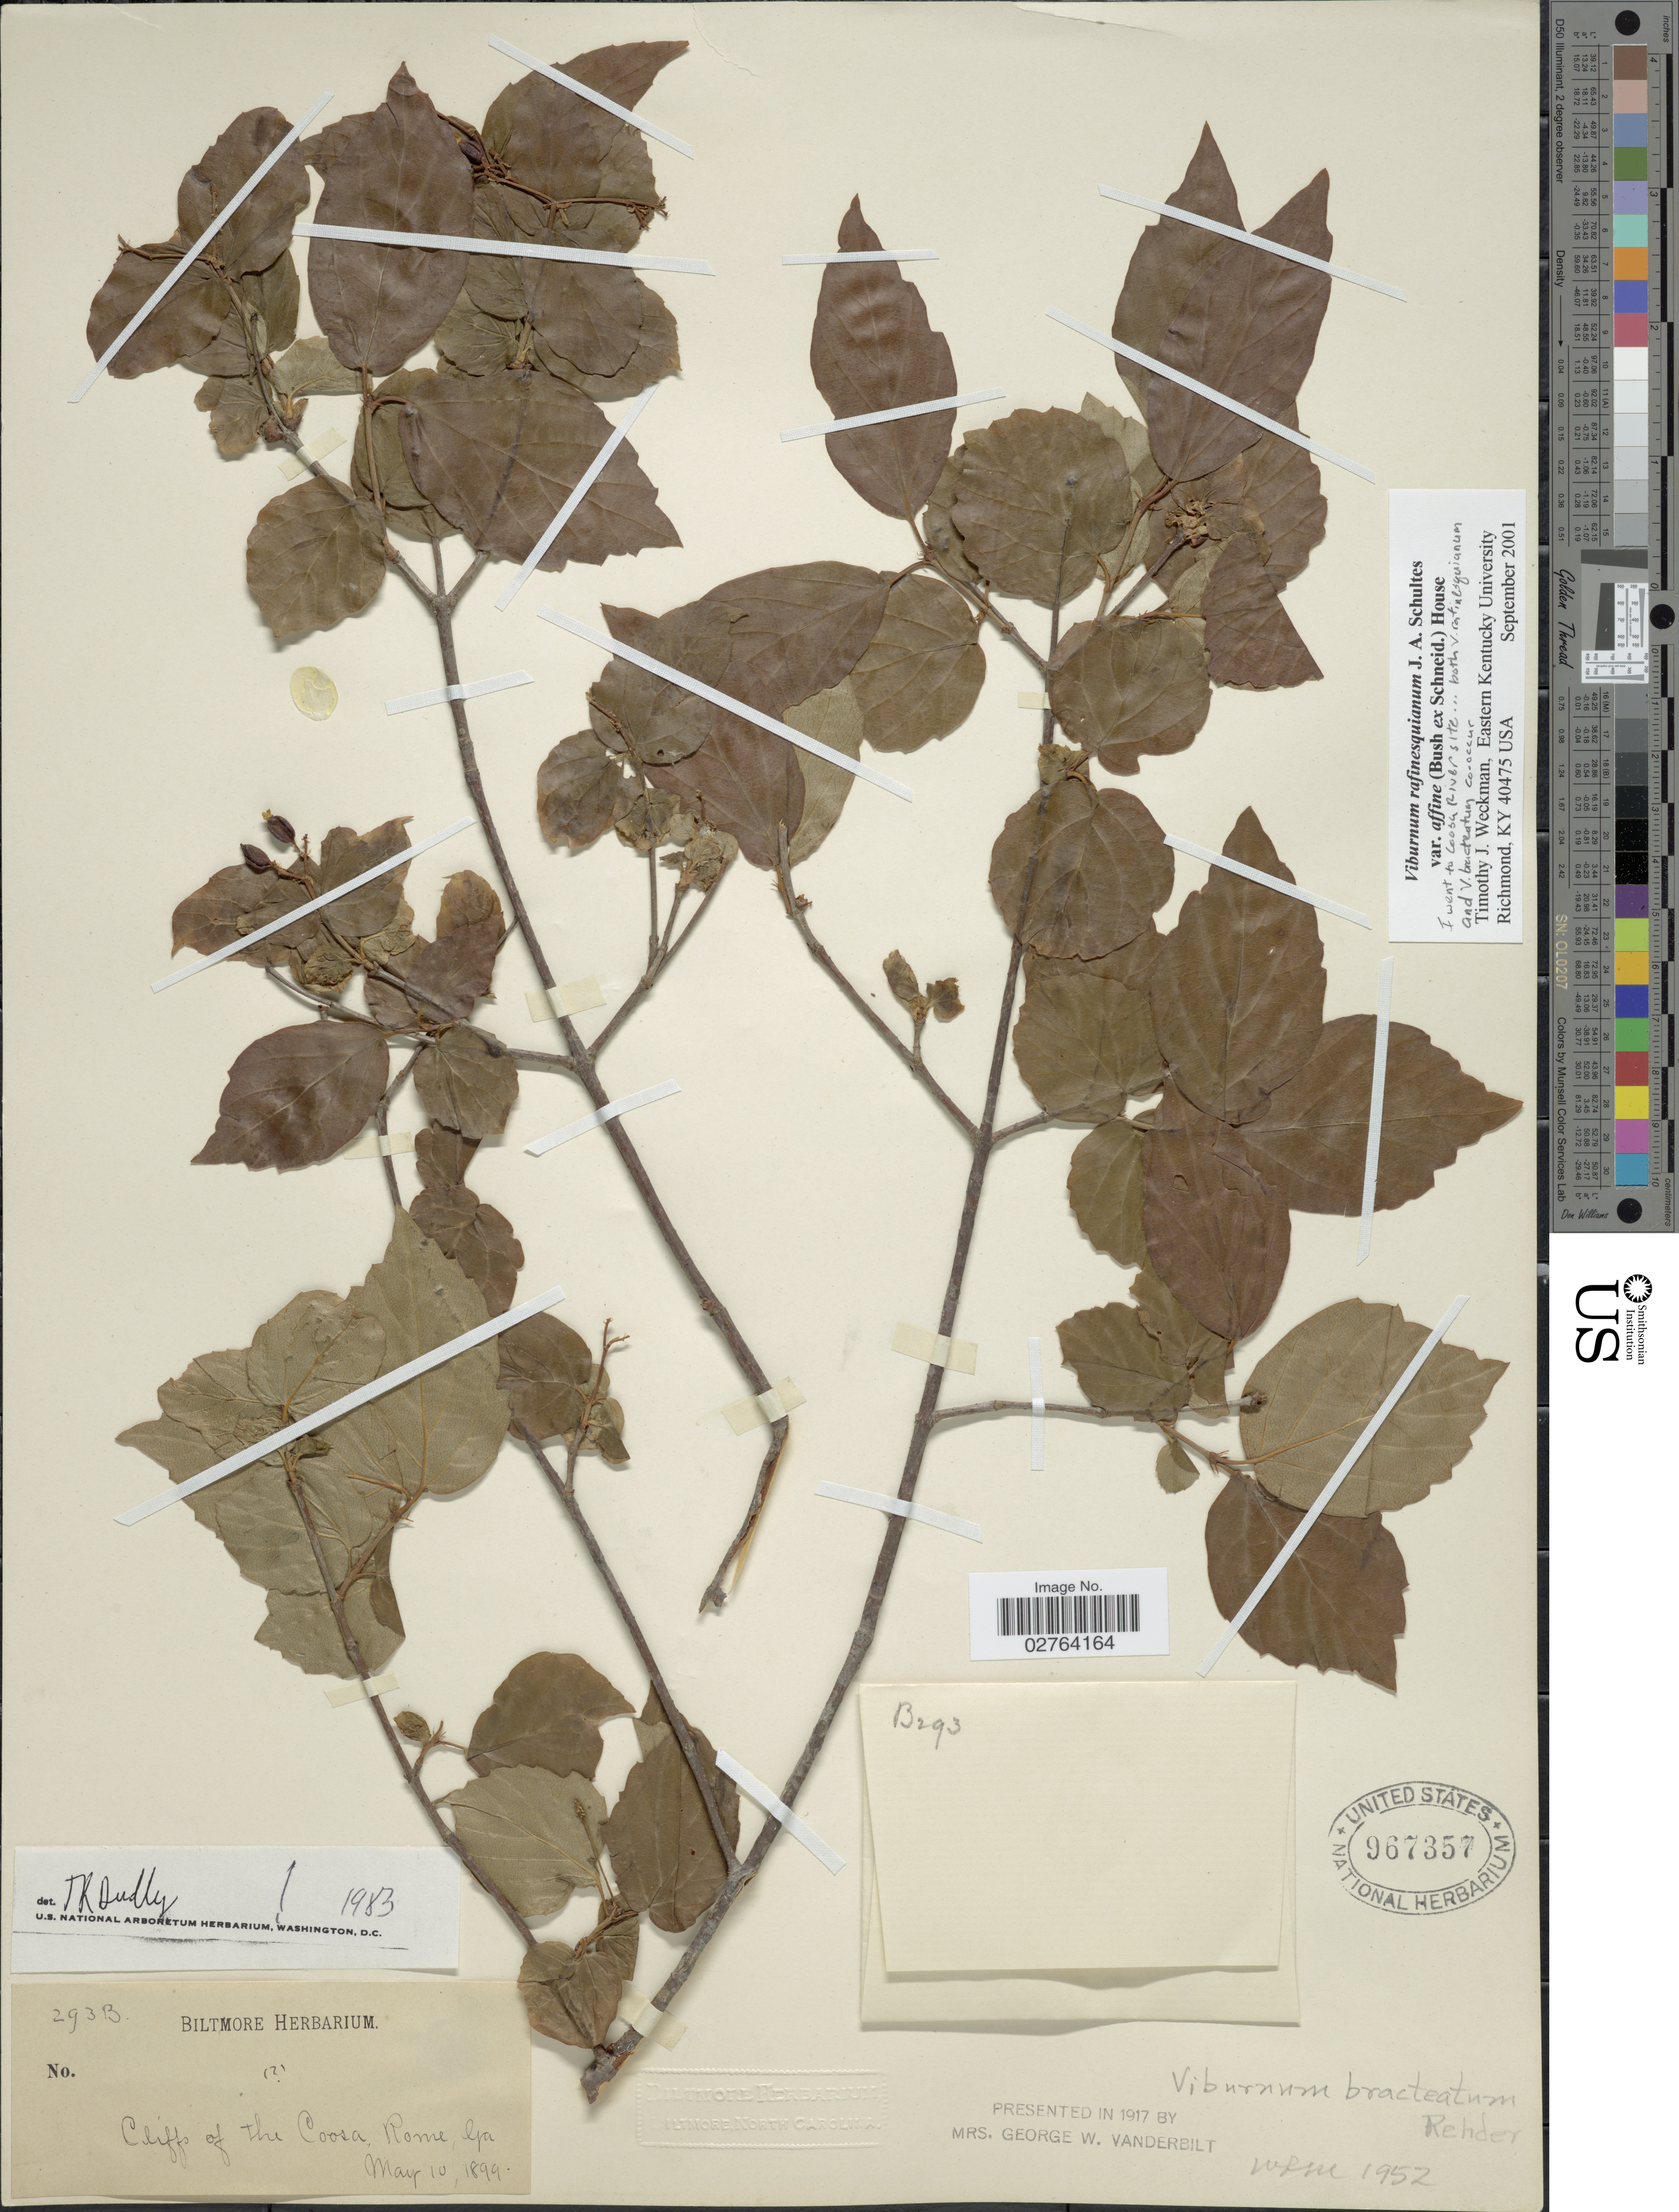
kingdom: Plantae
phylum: Tracheophyta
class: Magnoliopsida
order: Dipsacales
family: Viburnaceae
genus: Viburnum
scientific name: Viburnum rafinesqueanum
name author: Schult.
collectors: ex herb. Biltmore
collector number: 293B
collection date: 1899-05-10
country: United States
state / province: Georgia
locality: Cliffs of the Coosa, Rome, Ga.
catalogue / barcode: US 967357